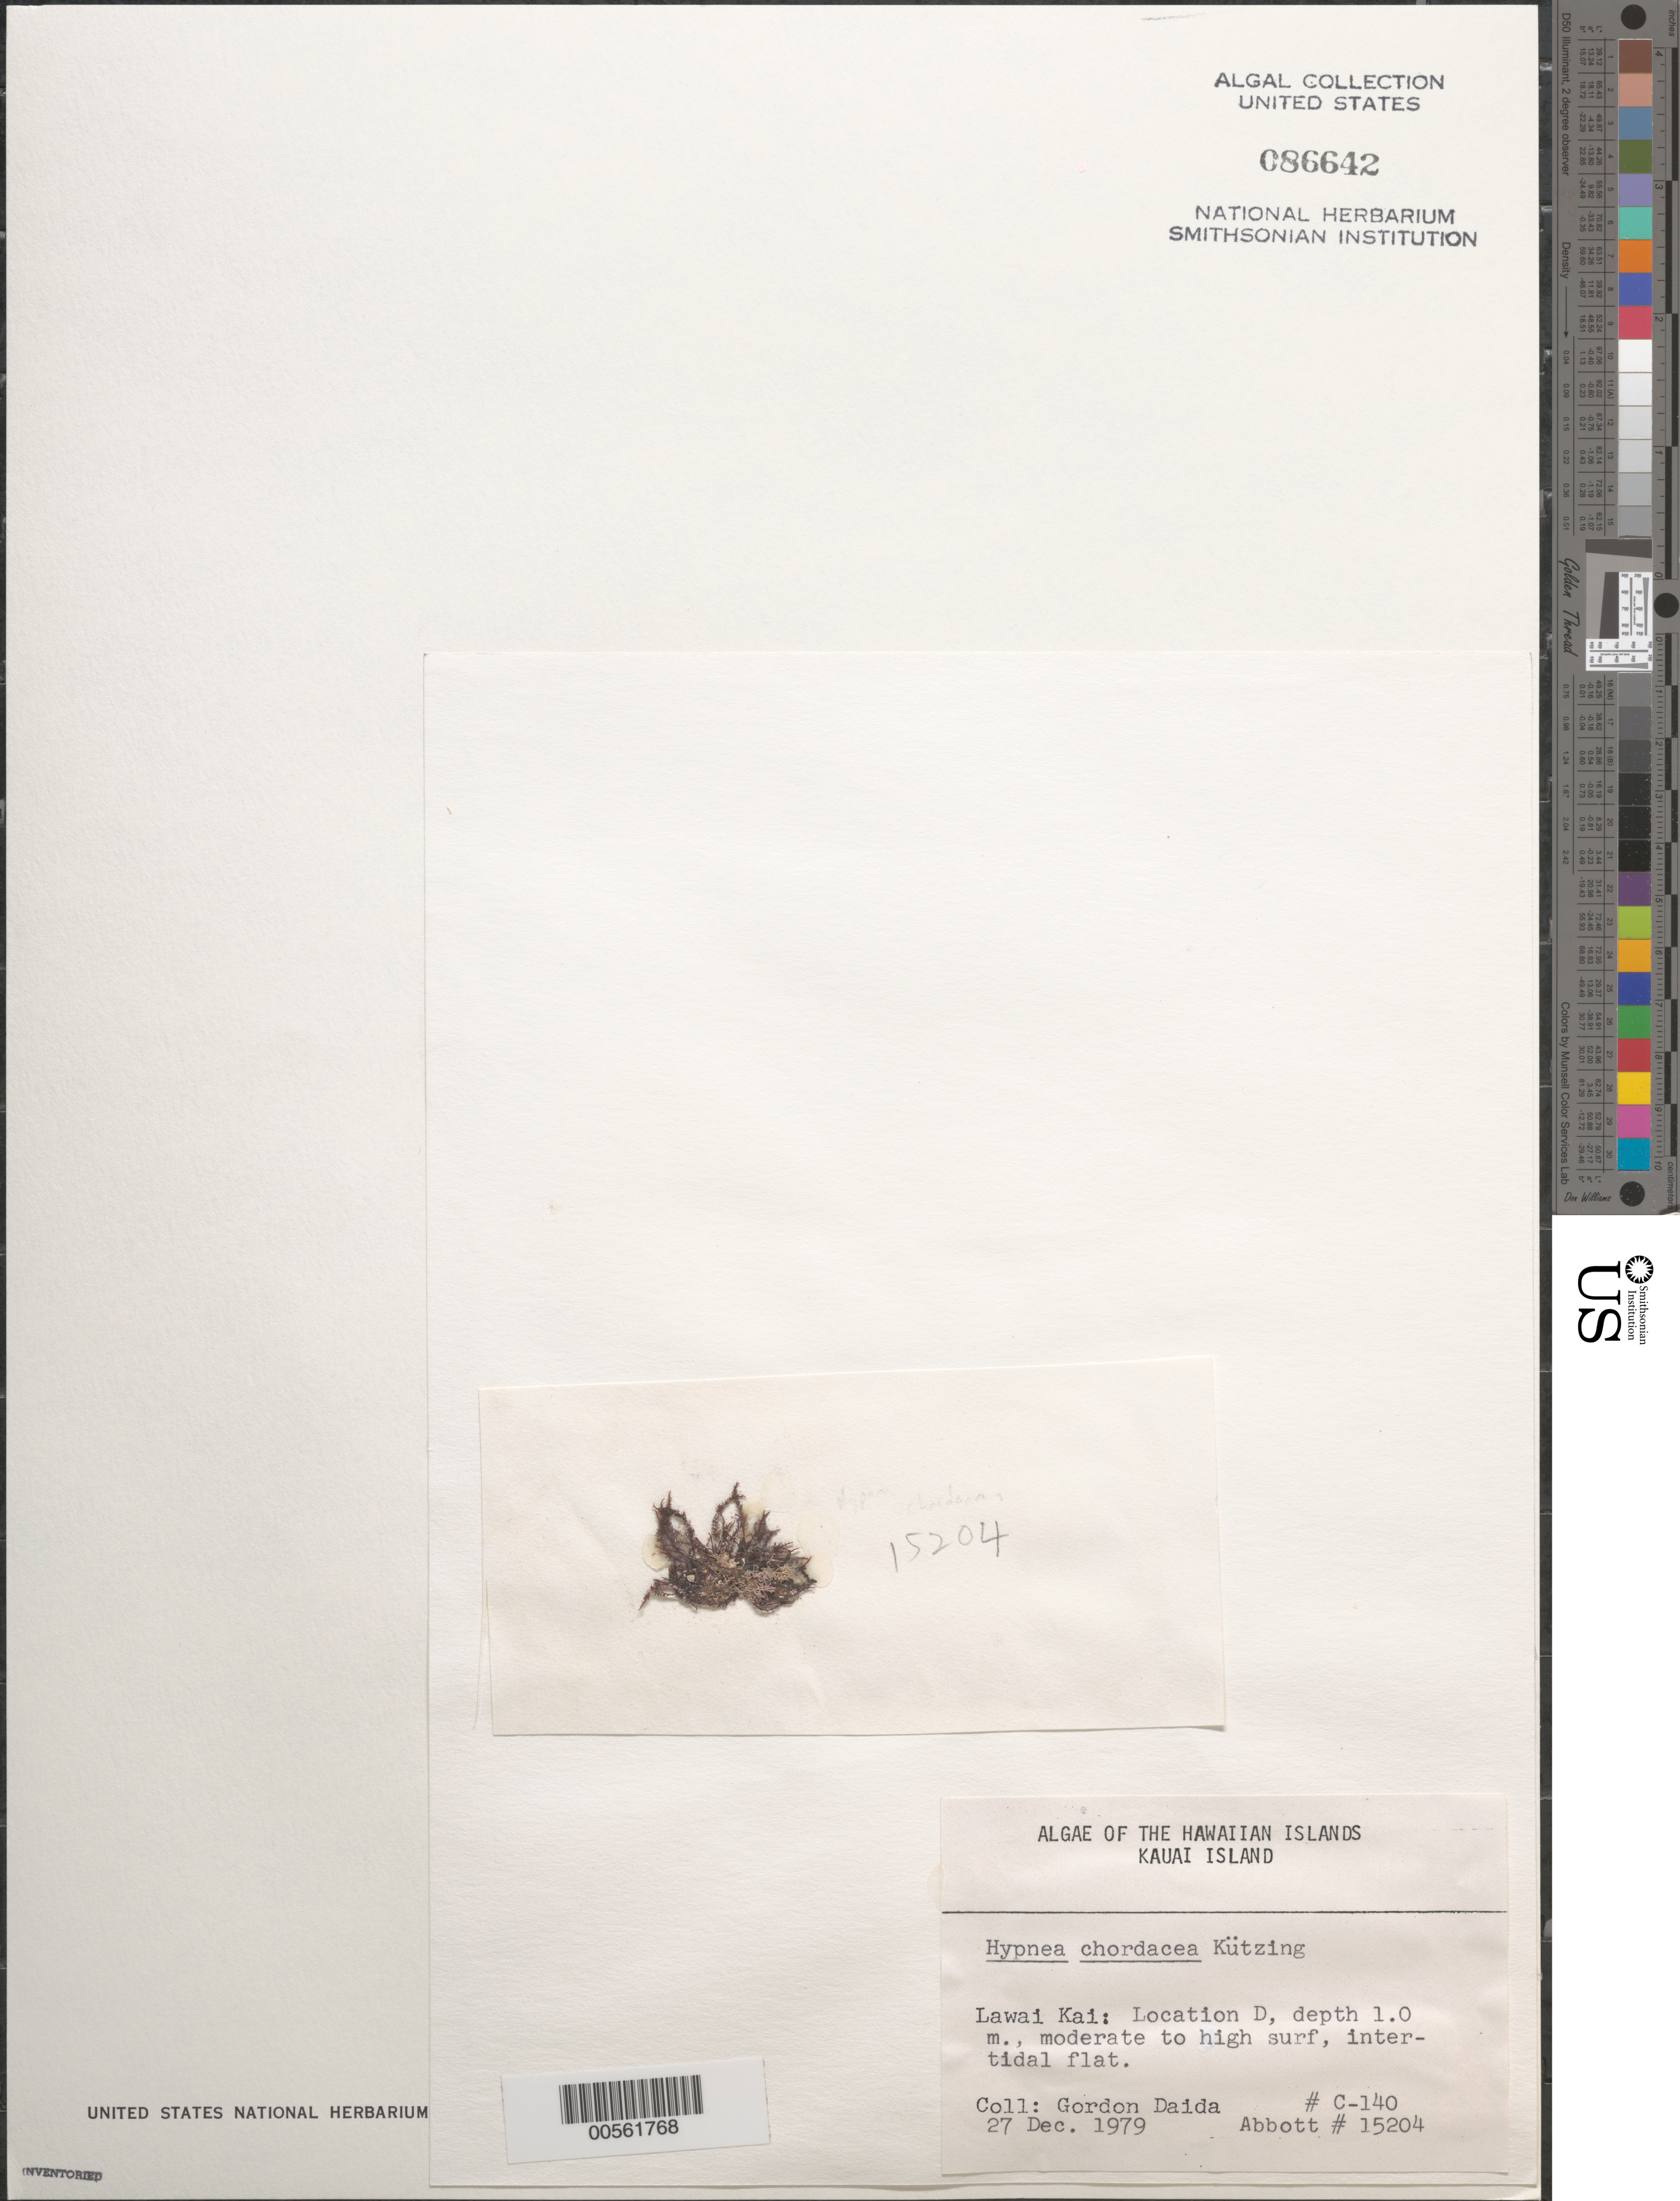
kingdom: Plantae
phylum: Rhodophyta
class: Florideophyceae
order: Gigartinales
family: Cystocloniaceae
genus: Hypnea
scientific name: Hypnea chordacea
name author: Kütz.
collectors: G. Daida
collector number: C140 & IAA 15204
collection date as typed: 27 Dec 1979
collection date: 1979-12-27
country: United States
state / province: Hawaii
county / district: Kauai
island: Kaua'i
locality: Lawai Kai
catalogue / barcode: US 86642